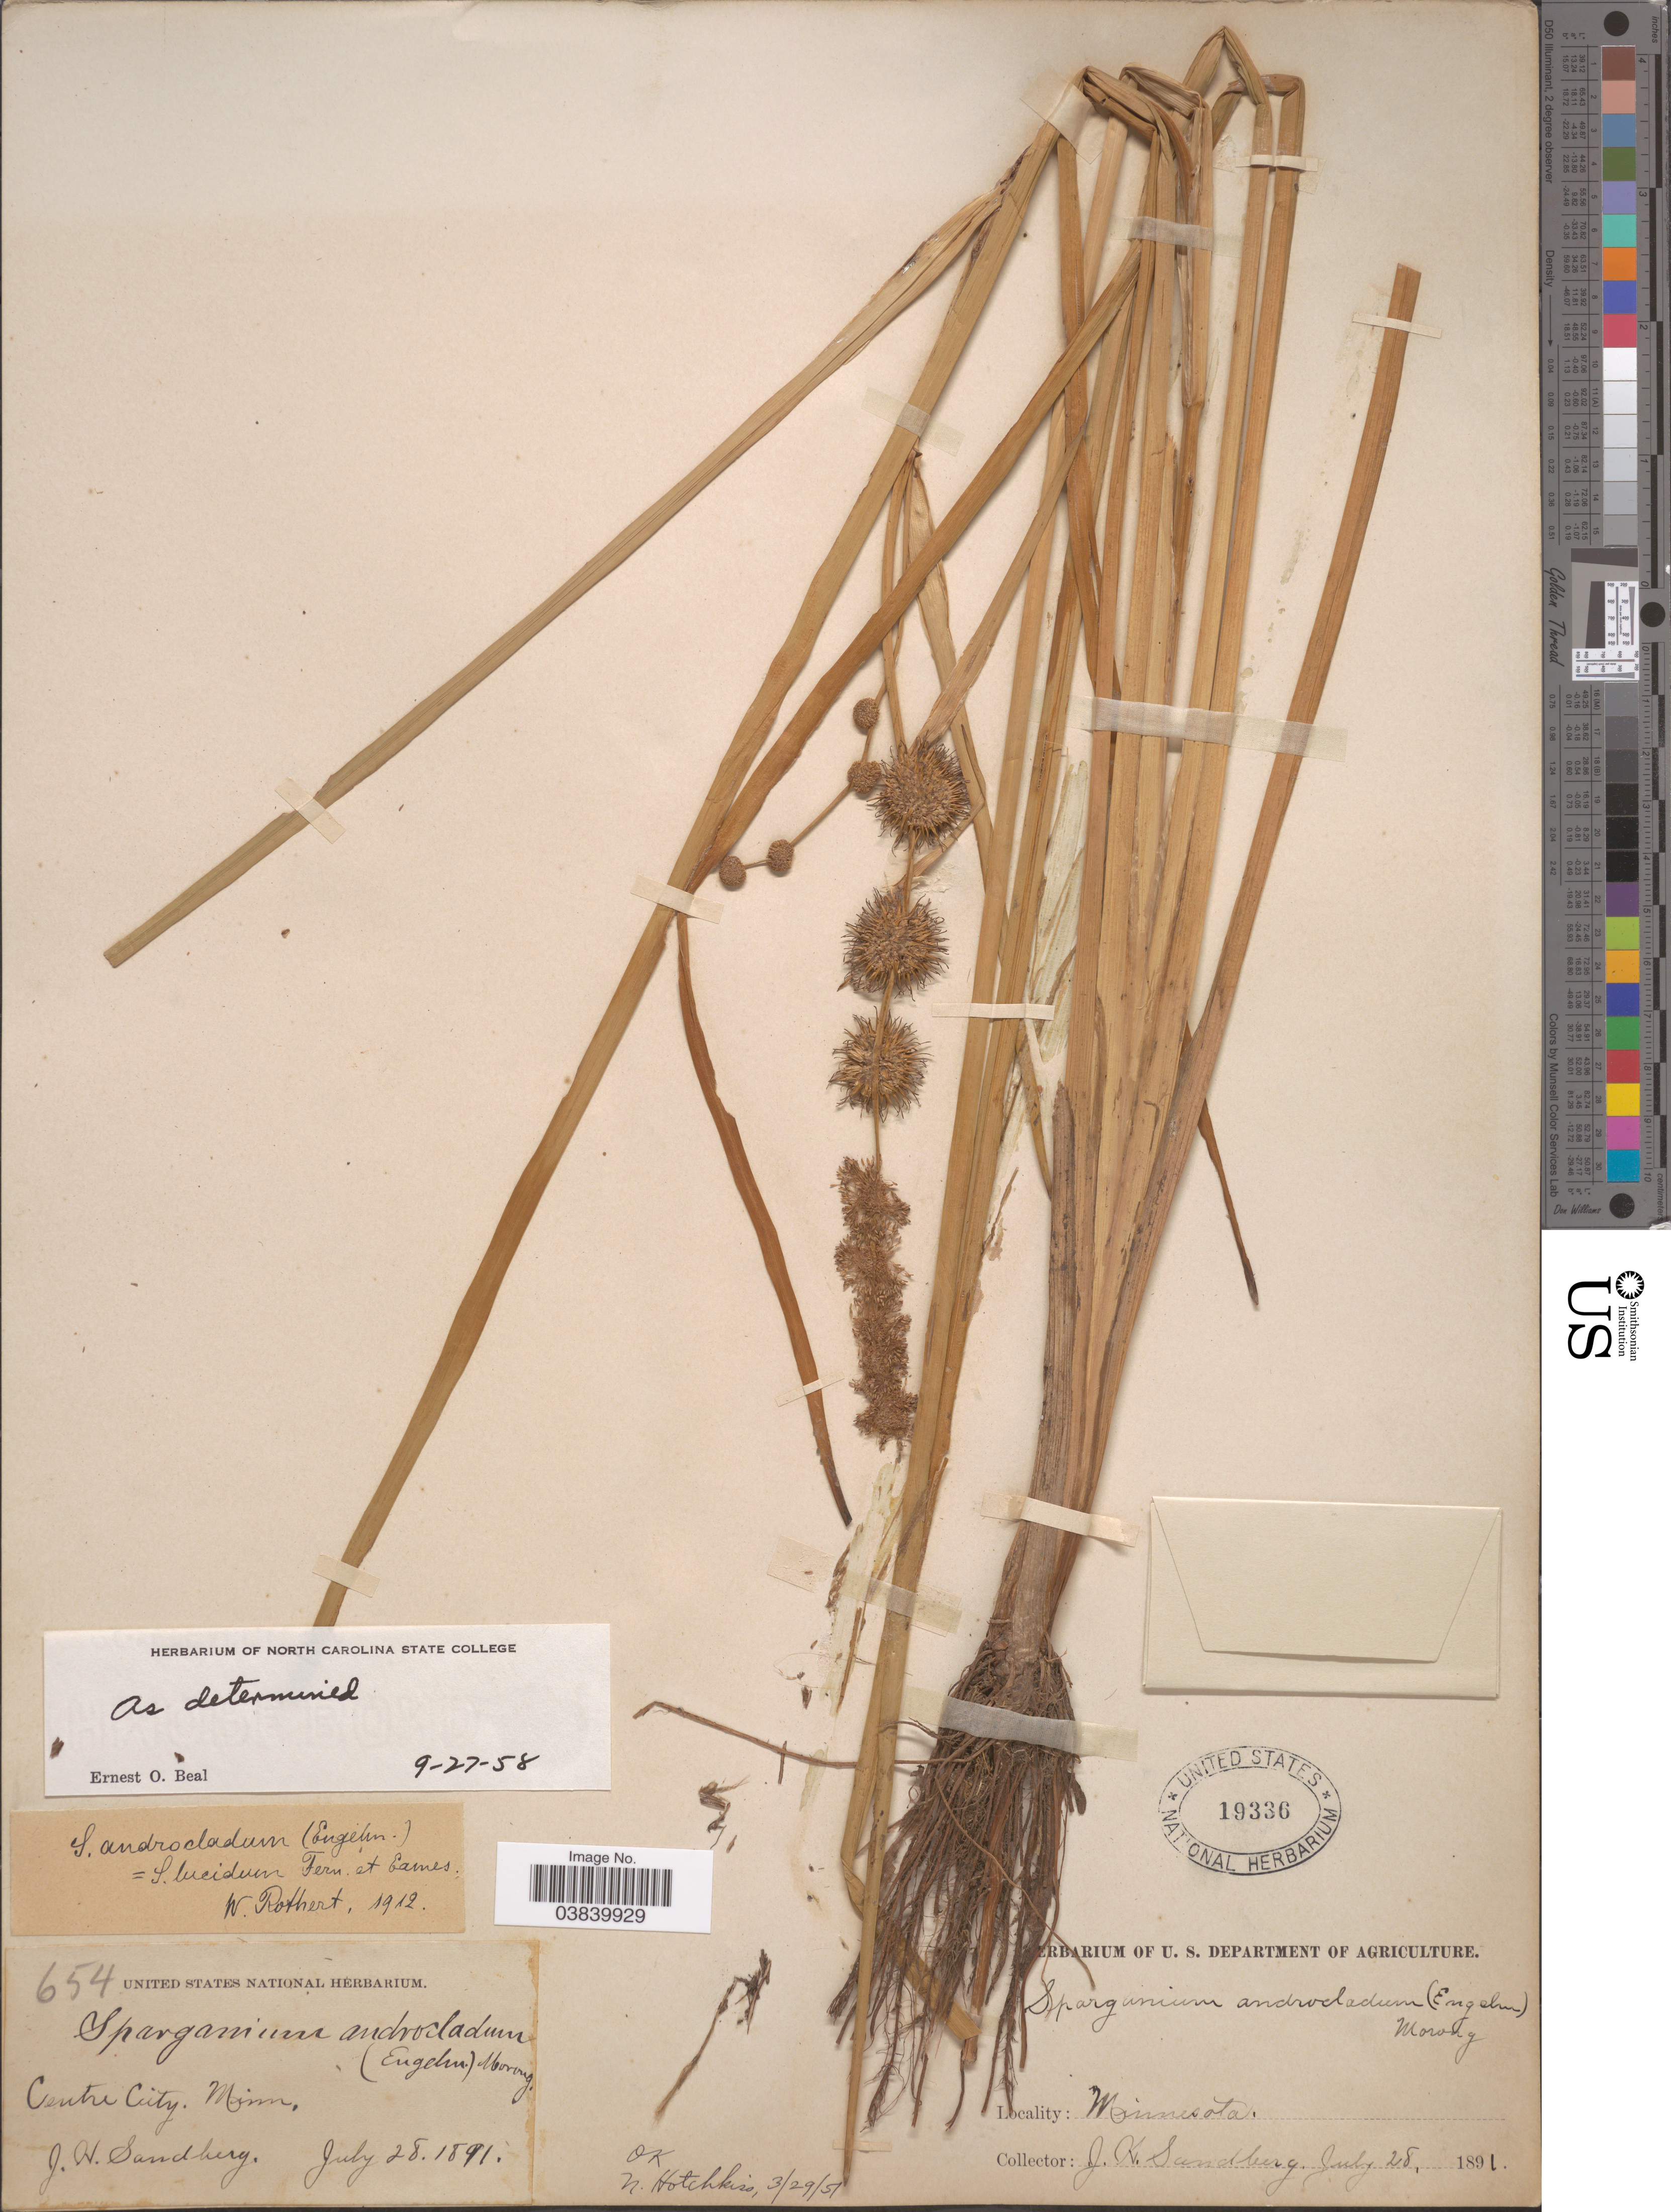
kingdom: Plantae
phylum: Tracheophyta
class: Liliopsida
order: Poales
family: Typhaceae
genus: Sparganium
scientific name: Sparganium androcladum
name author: Morong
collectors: J. H. Sandberg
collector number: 654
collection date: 1891-07-28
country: United States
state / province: Minnesota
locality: Centre City.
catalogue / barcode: US 19336